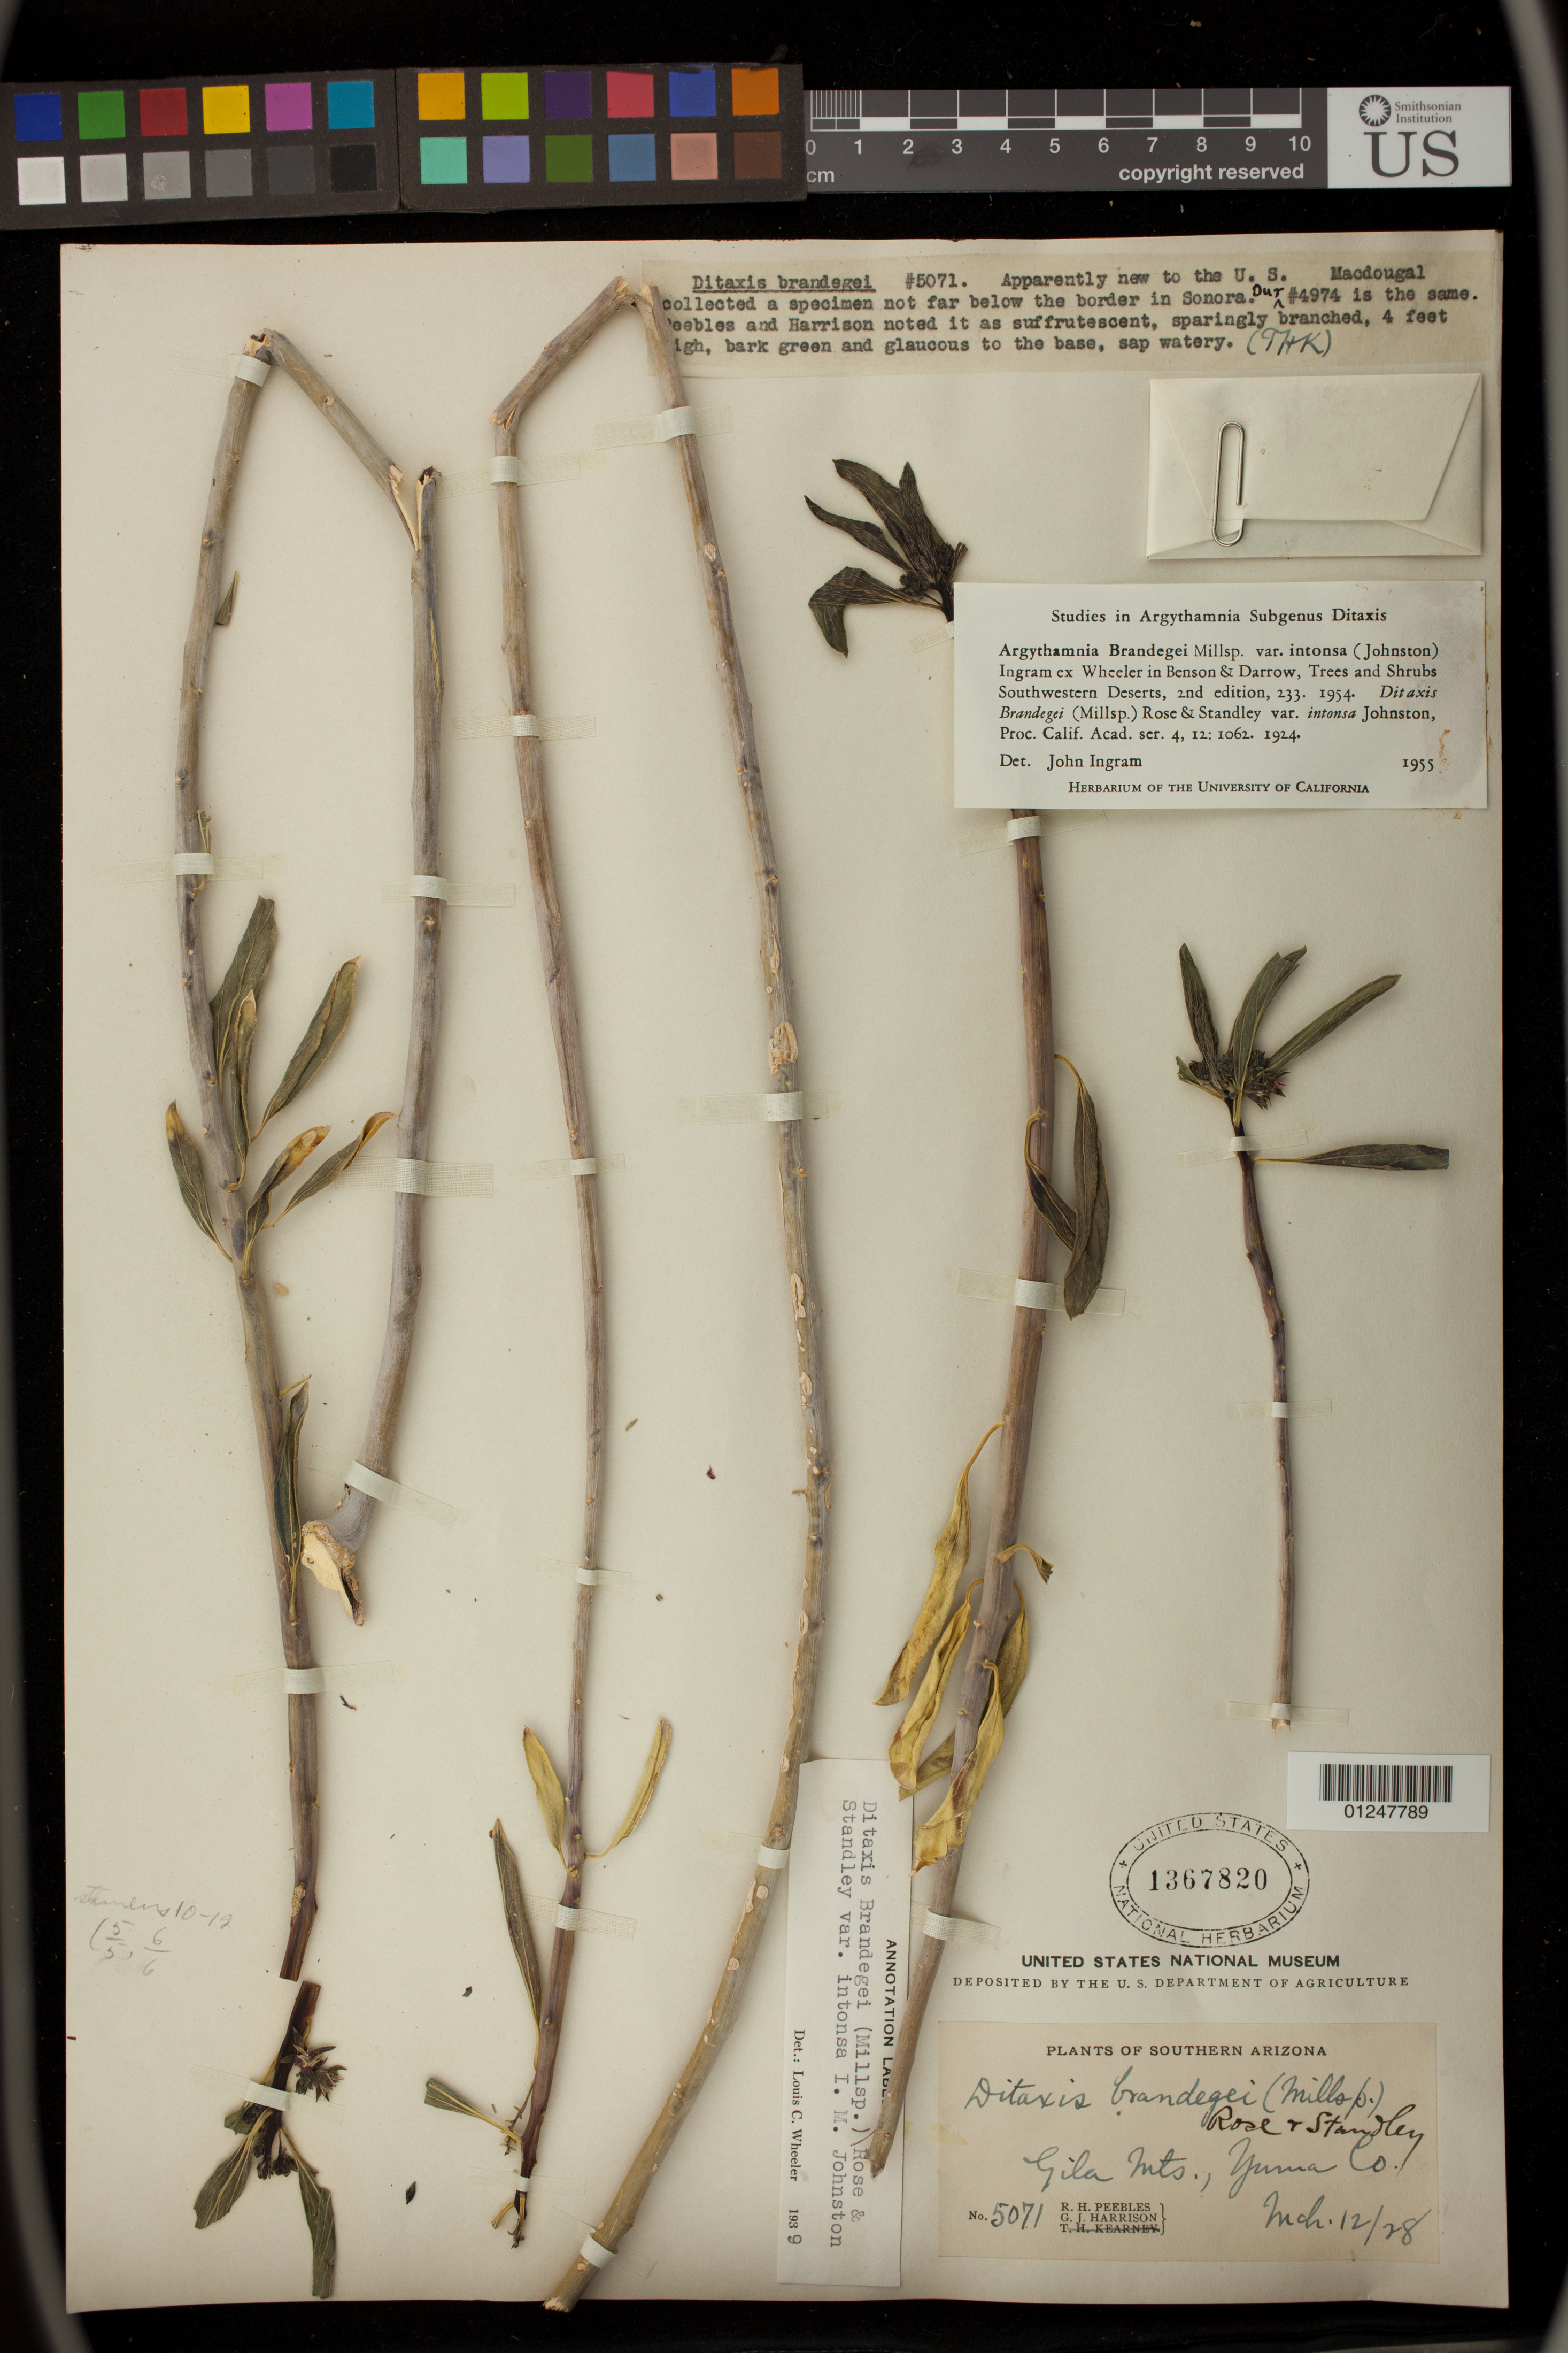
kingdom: Plantae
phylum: Tracheophyta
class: Magnoliopsida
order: Malpighiales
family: Euphorbiaceae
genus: Argythamnia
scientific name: Argythamnia brandegeei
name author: Millsp.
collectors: R. H. Peebles & G. J. Harrison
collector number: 5071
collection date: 1928-03-12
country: United States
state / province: Arizona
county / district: Yuma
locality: Gila Mts.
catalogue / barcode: US 1367820